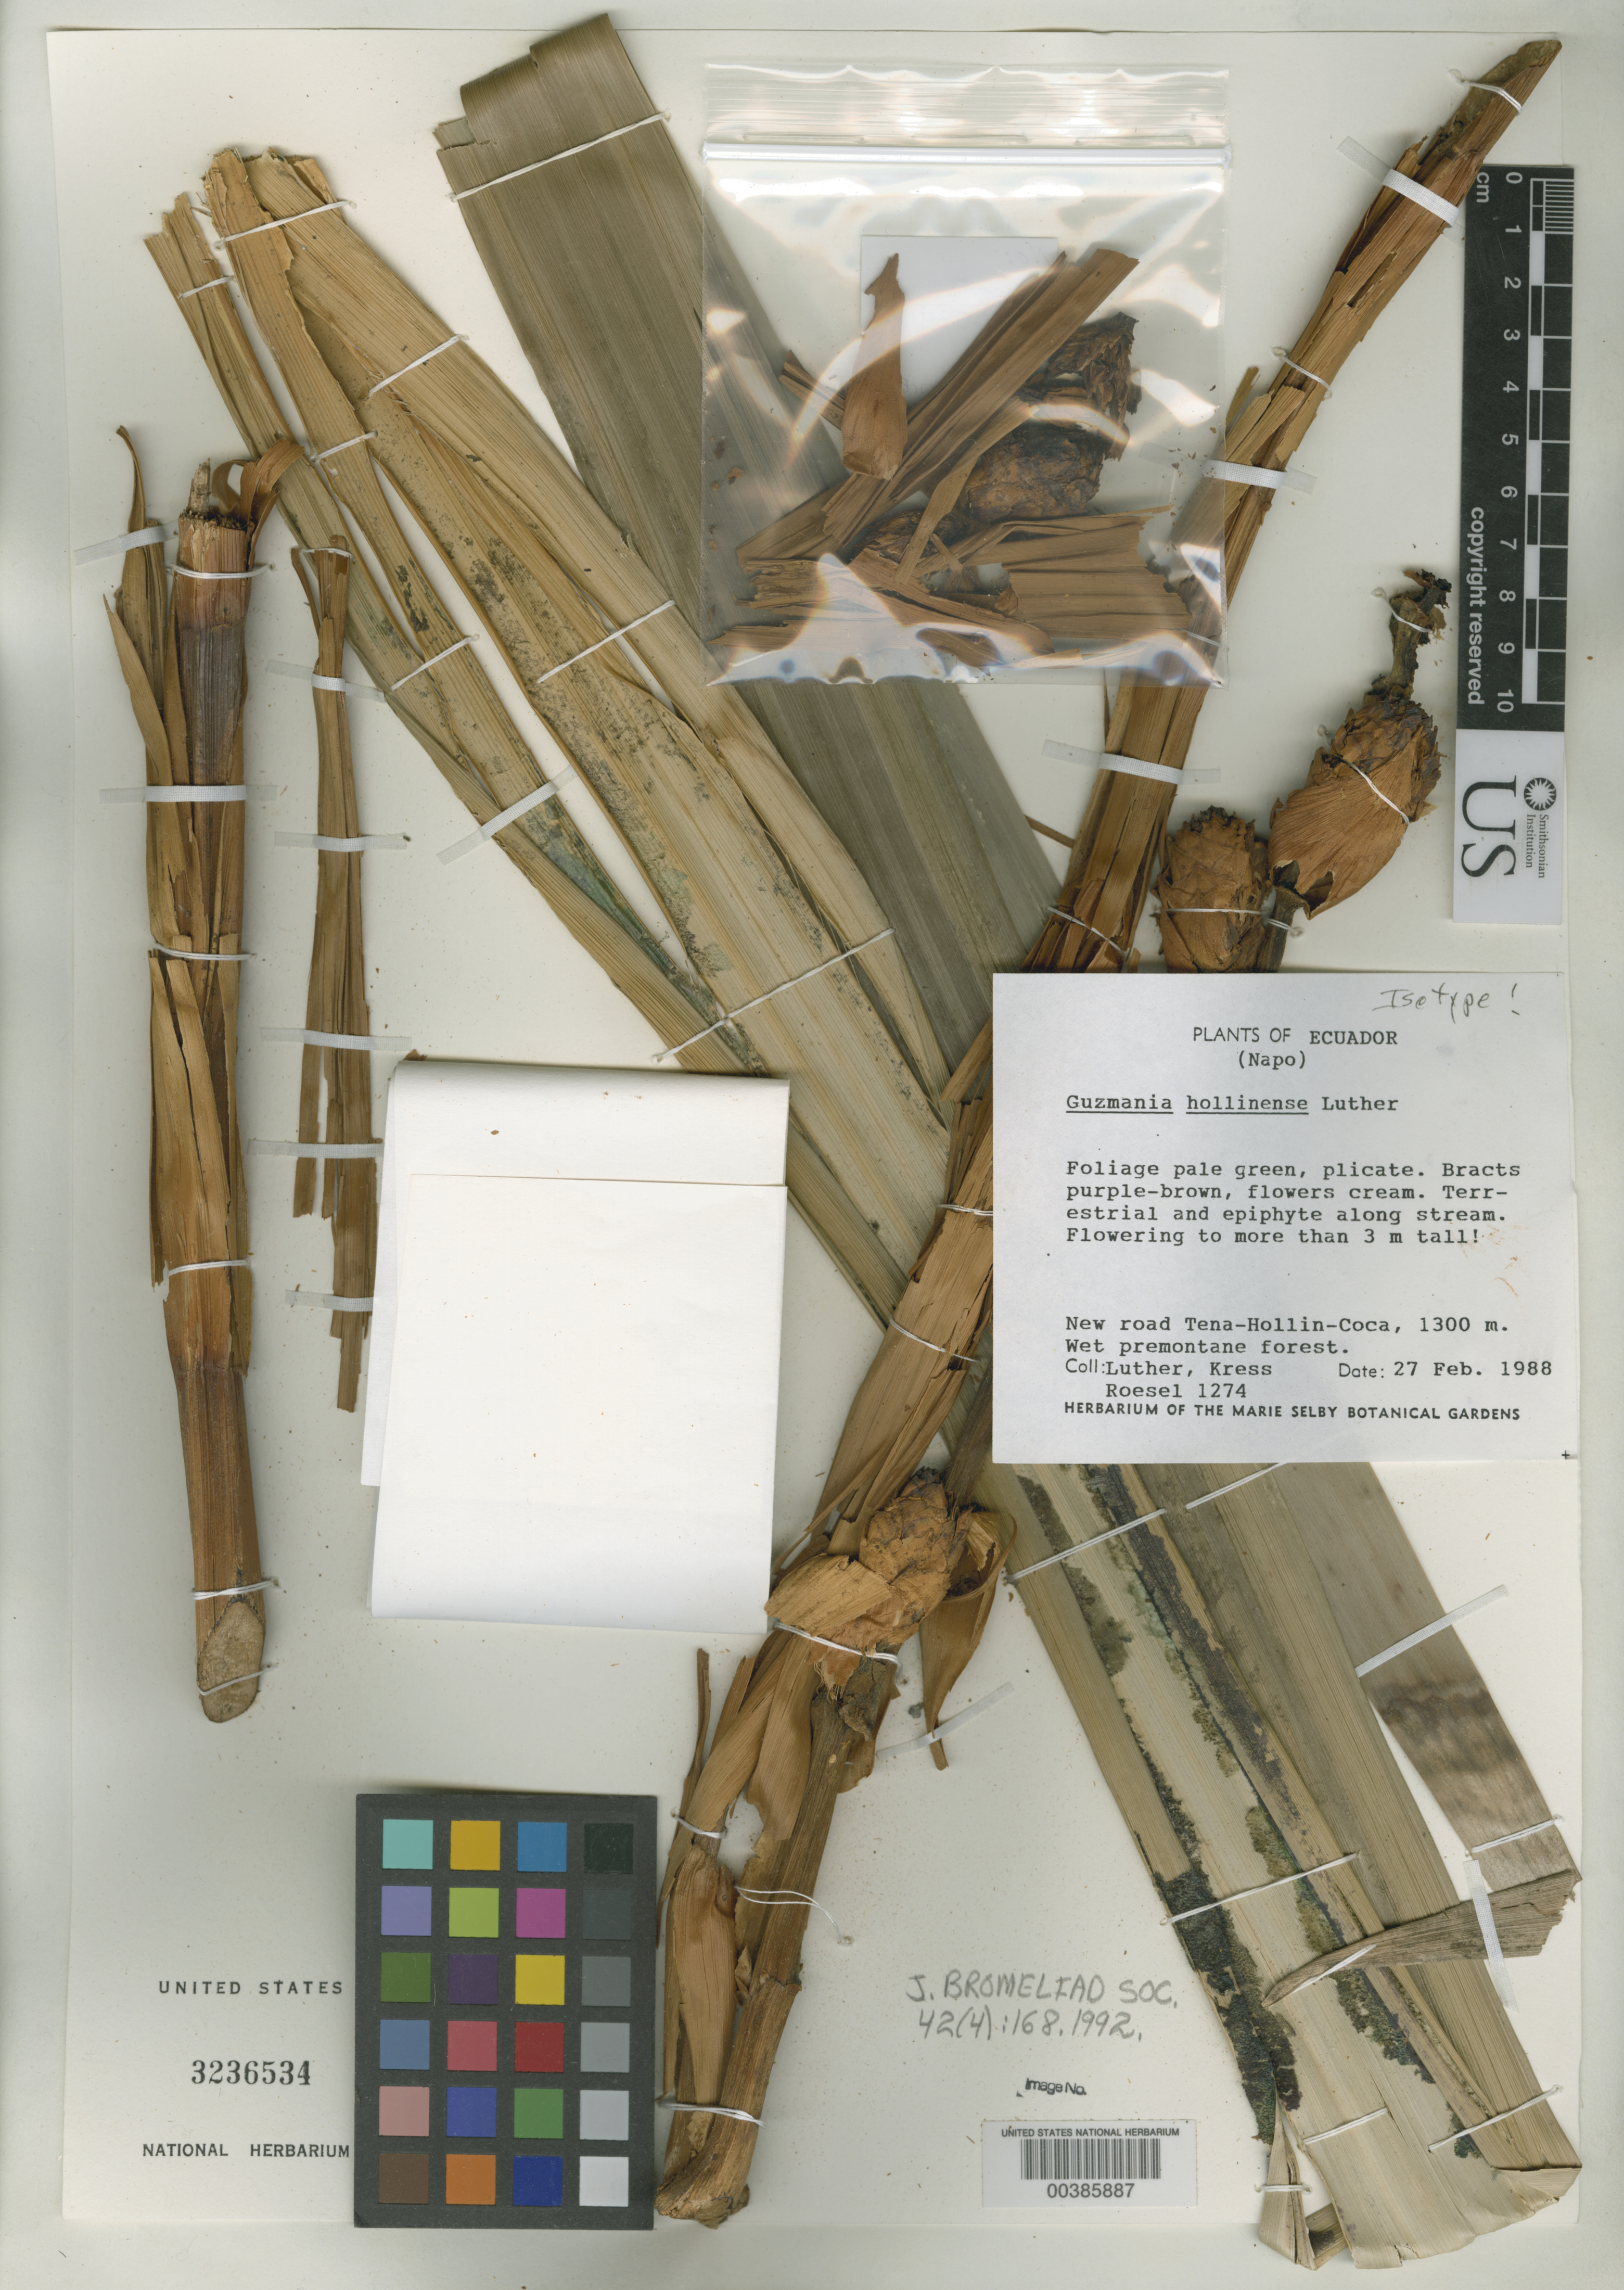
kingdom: Plantae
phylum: Tracheophyta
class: Liliopsida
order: Poales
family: Bromeliaceae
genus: Guzmania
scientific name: Guzmania hollinense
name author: H. Luther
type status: Isotype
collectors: Harry E. Luther, W. J. Kress & C. S. Roesel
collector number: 1274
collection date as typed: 27 Feb 1988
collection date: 1988-02-27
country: Ecuador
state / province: Napo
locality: New road from Tena-Hollin-Coca.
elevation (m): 1300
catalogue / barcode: US 3236534